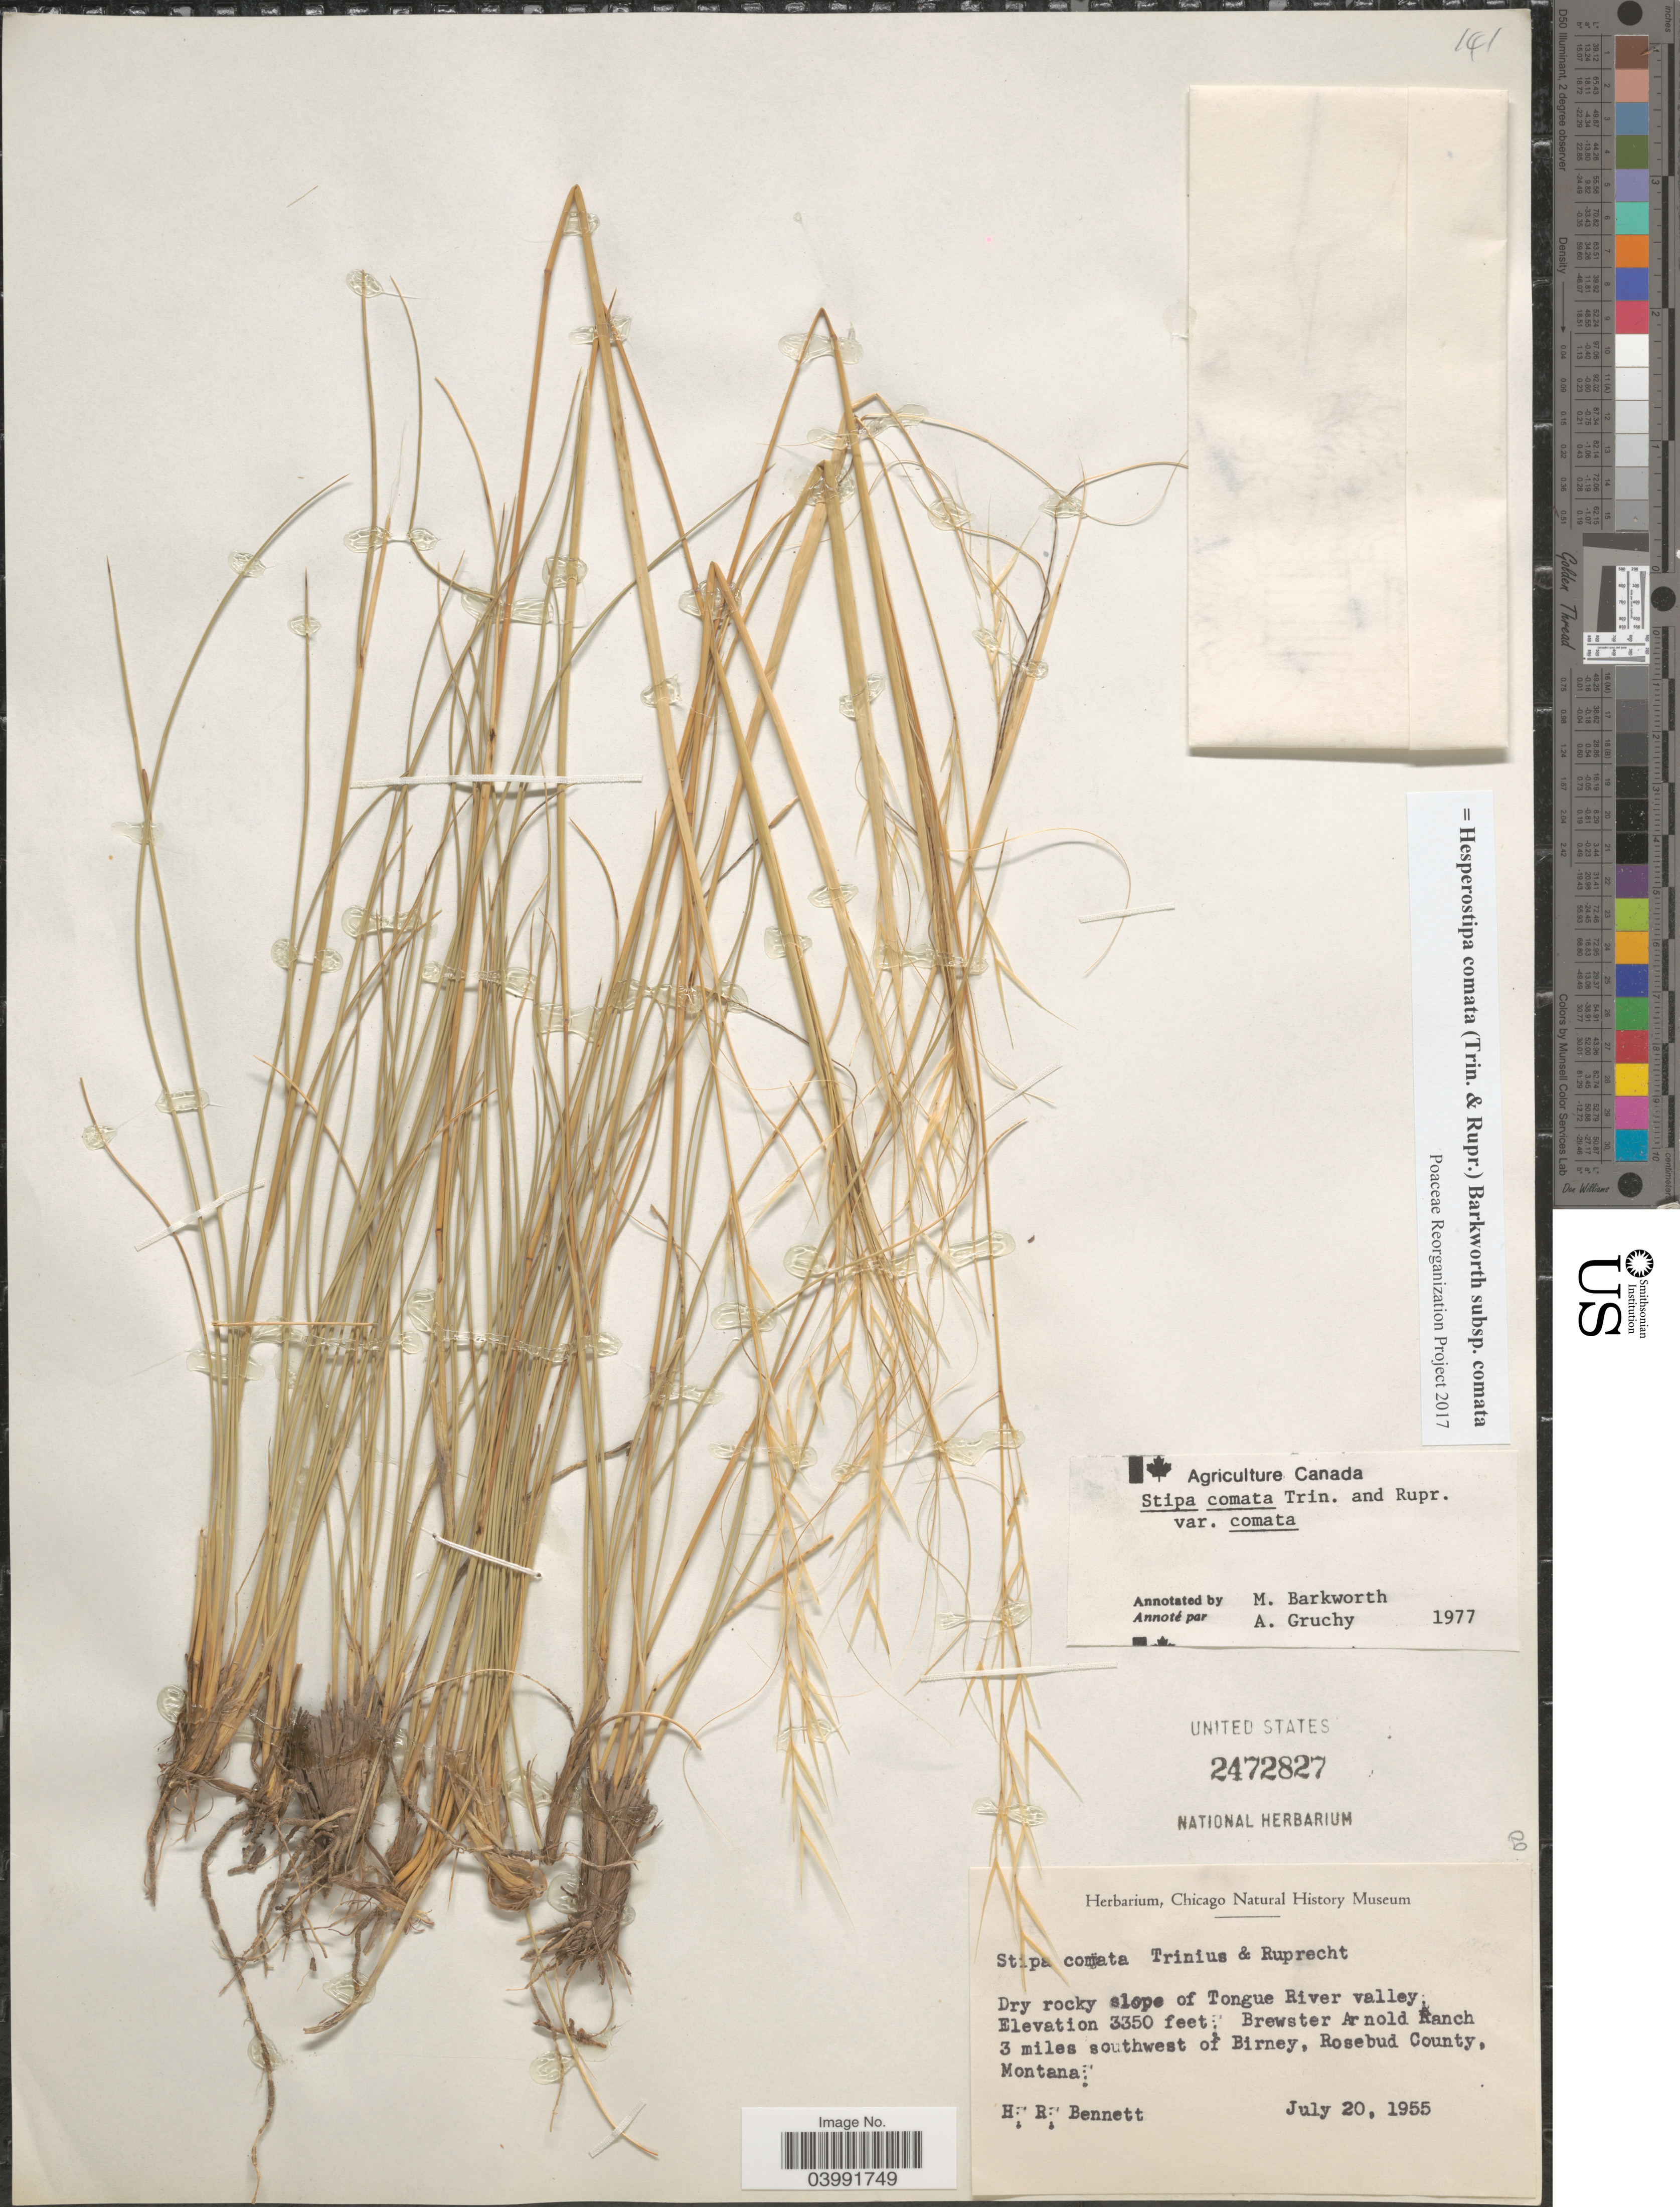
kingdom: Plantae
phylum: Tracheophyta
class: Liliopsida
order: Poales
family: Poaceae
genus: Hesperostipa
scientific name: Hesperostipa comata subsp. comata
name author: (Trin. & Rupr.) Barkworth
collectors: H. R. Bennett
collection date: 1955-07-20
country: United States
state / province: Montana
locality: Dry rocky slope of Tongue River Valley. Brewster Arnold Ranch 3 miles southwest of Birney, Rosebud County.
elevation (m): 1021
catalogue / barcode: US 2472827